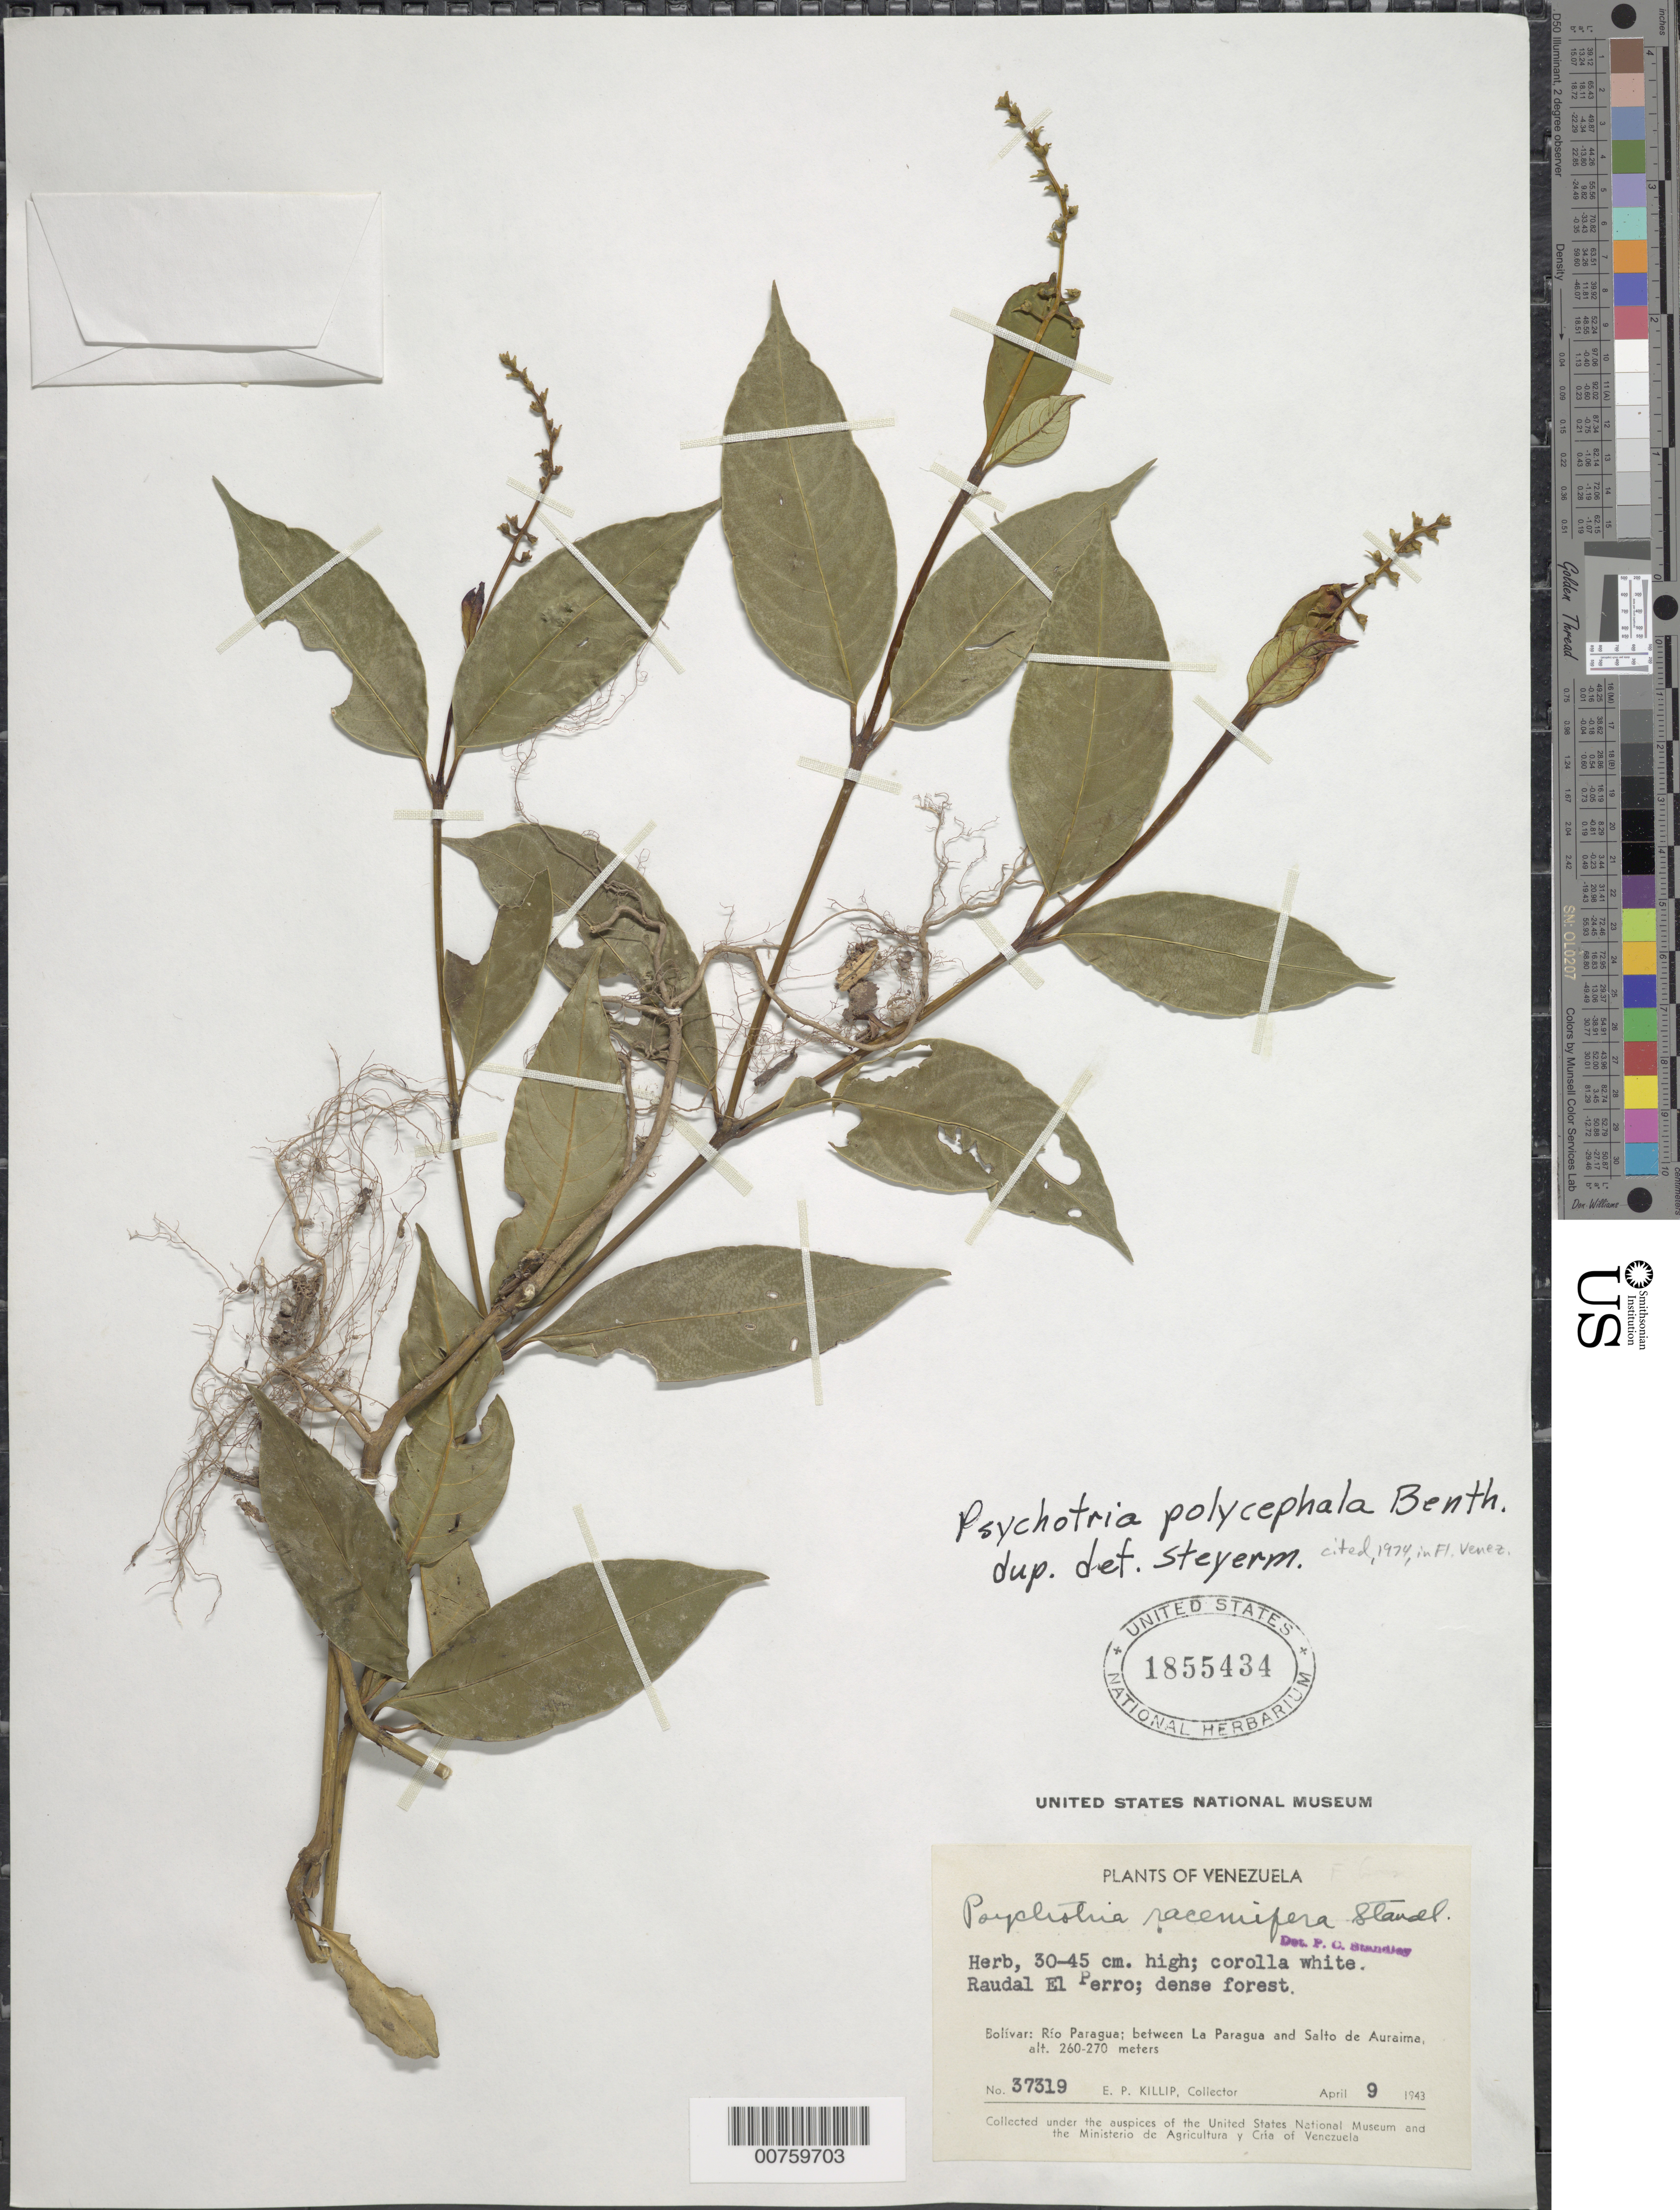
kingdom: Plantae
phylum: Tracheophyta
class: Magnoliopsida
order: Gentianales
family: Rubiaceae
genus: Psychotria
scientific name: Psychotria polycephala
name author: Benth.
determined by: Steyermark, Julian A., (VEN)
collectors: E. P. Killip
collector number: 37319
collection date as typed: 9-Apr-43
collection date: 1943-04-09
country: Venezuela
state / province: Bolívar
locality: Raudal El Perro; Río Paragua, between La Paragua and Salto de Auraima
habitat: Dense forest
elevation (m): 260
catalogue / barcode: US 1855434